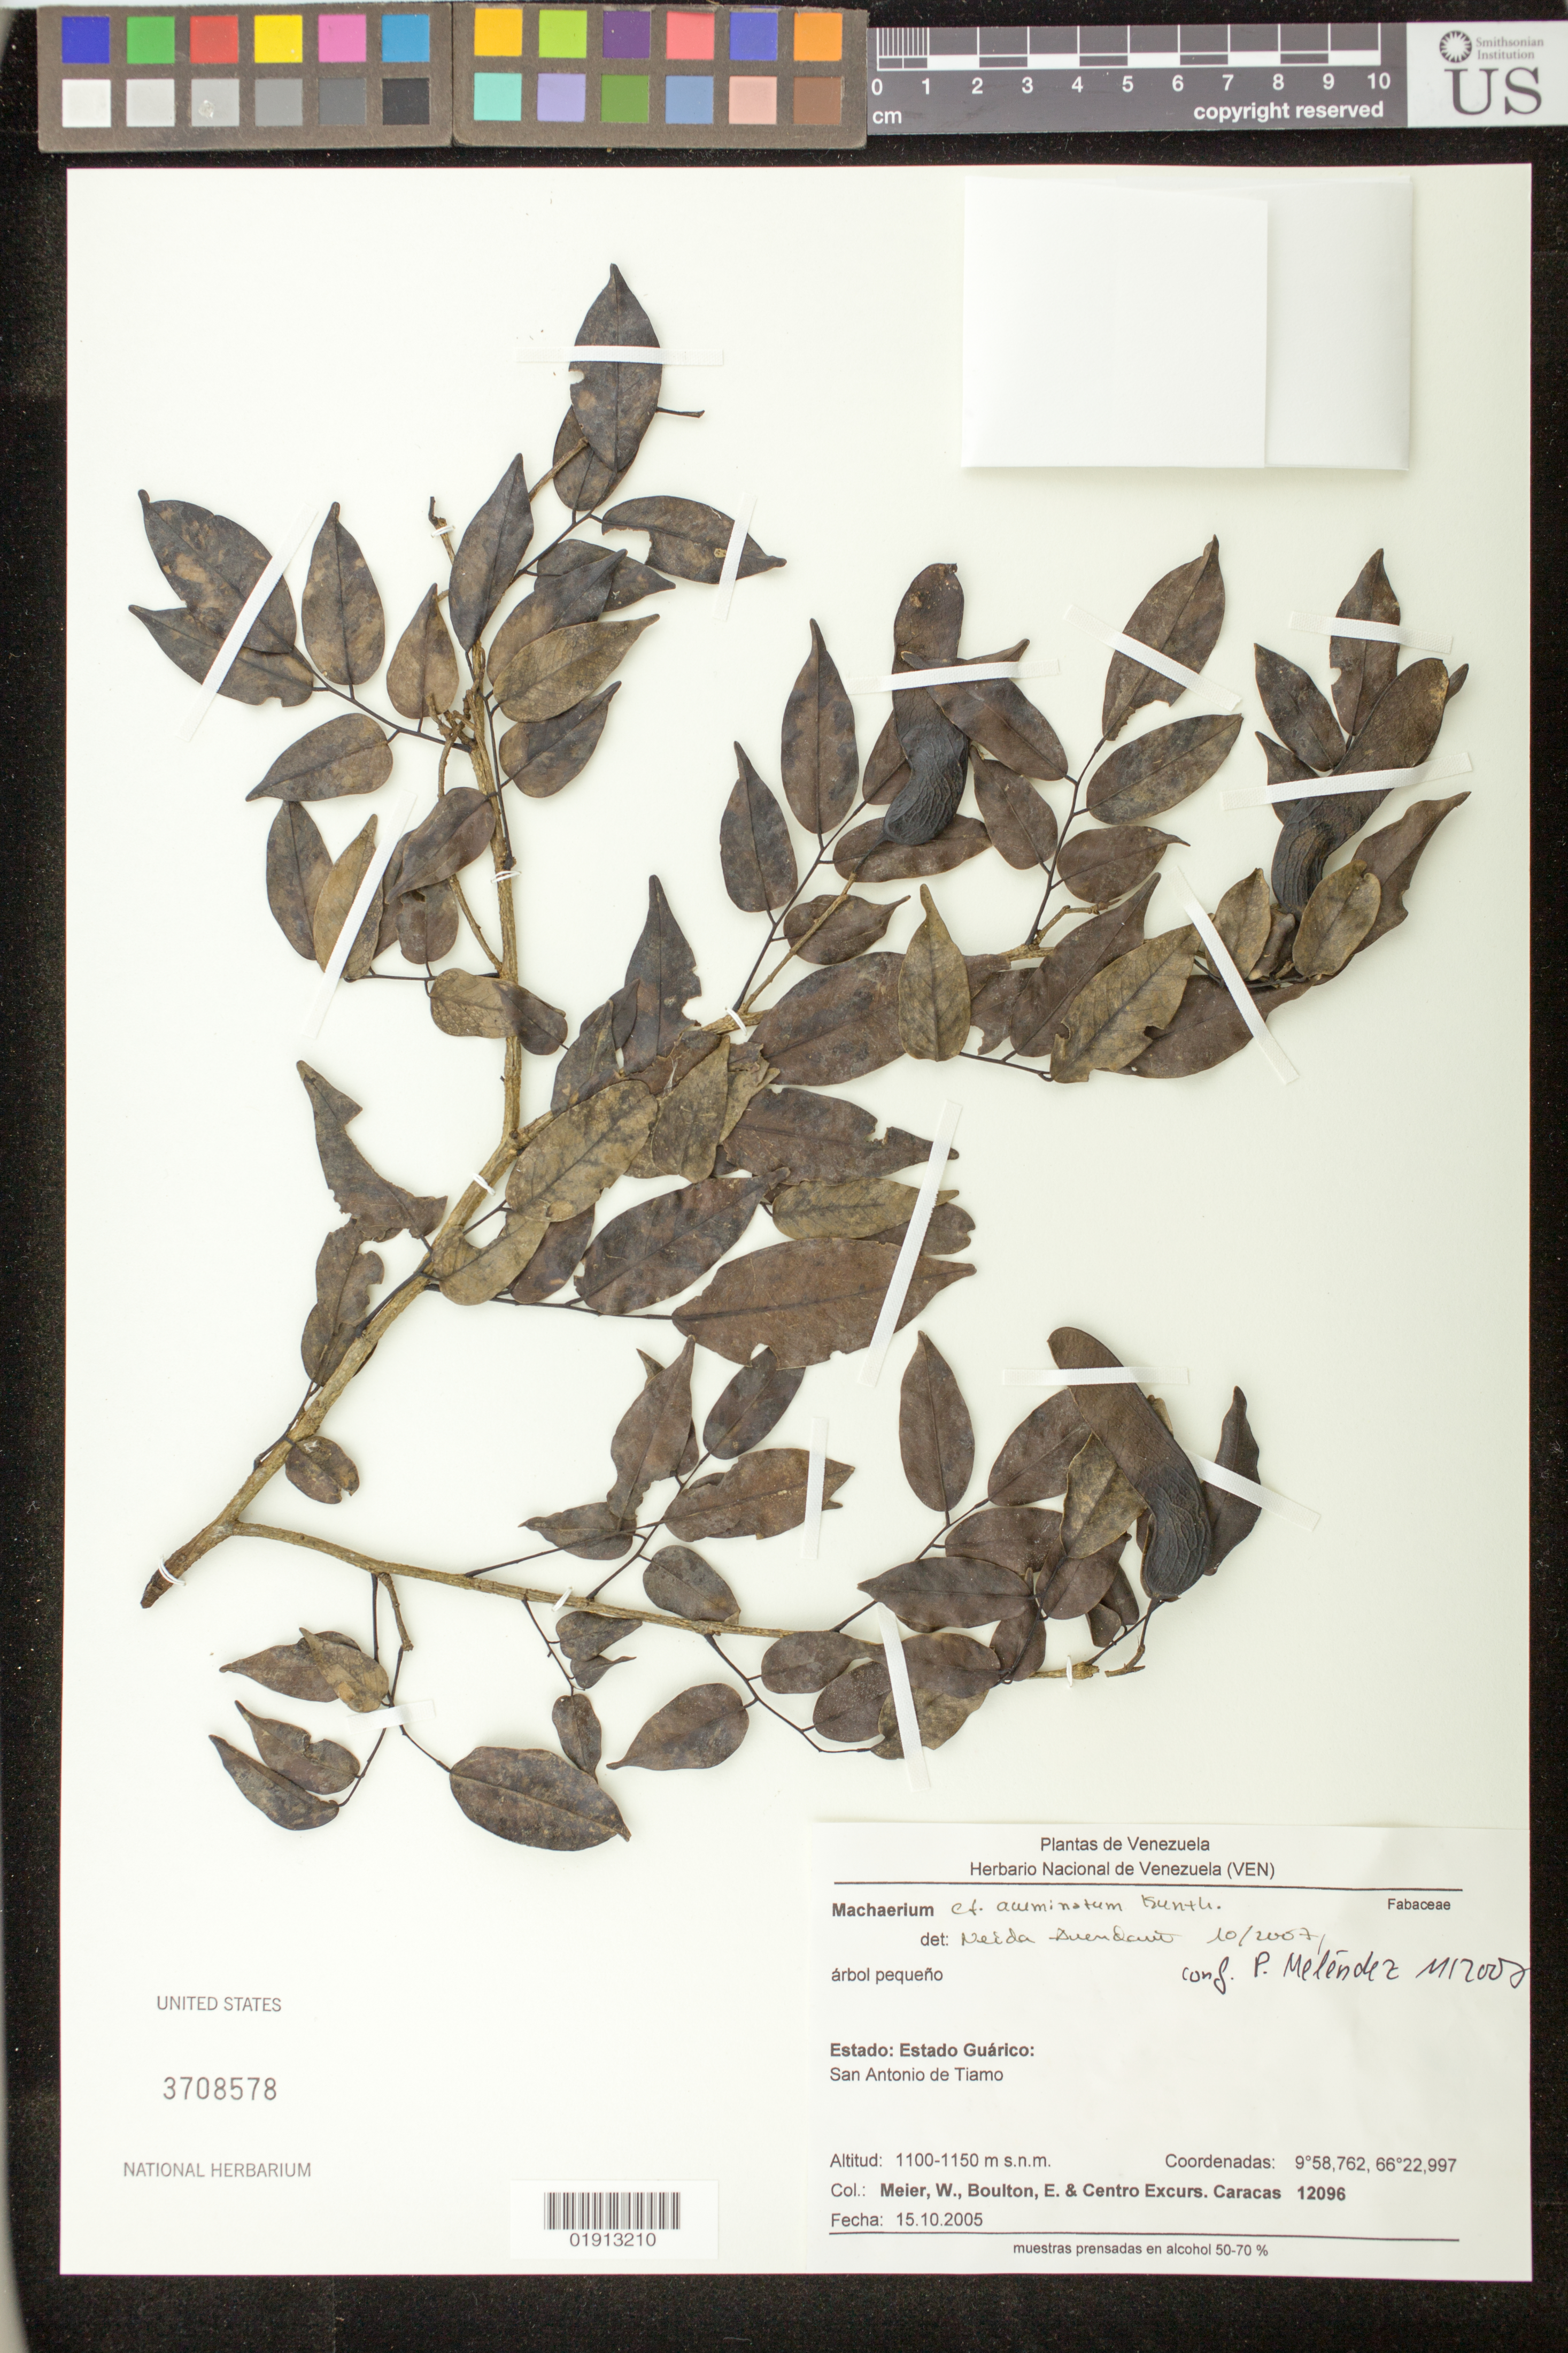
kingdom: Plantae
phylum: Tracheophyta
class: Magnoliopsida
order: Fabales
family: Fabaceae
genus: Machaerium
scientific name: Machaerium acuminatum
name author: Kunth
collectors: W. Meier, E. Boulton & Centro Excurs. Caracas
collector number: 12096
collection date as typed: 15.10.2005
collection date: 2005-10-15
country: Venezuela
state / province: Guárico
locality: San Antonio de Tiamo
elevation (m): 1100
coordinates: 9 58.762 N, 66 22.997 W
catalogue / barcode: US 3708578